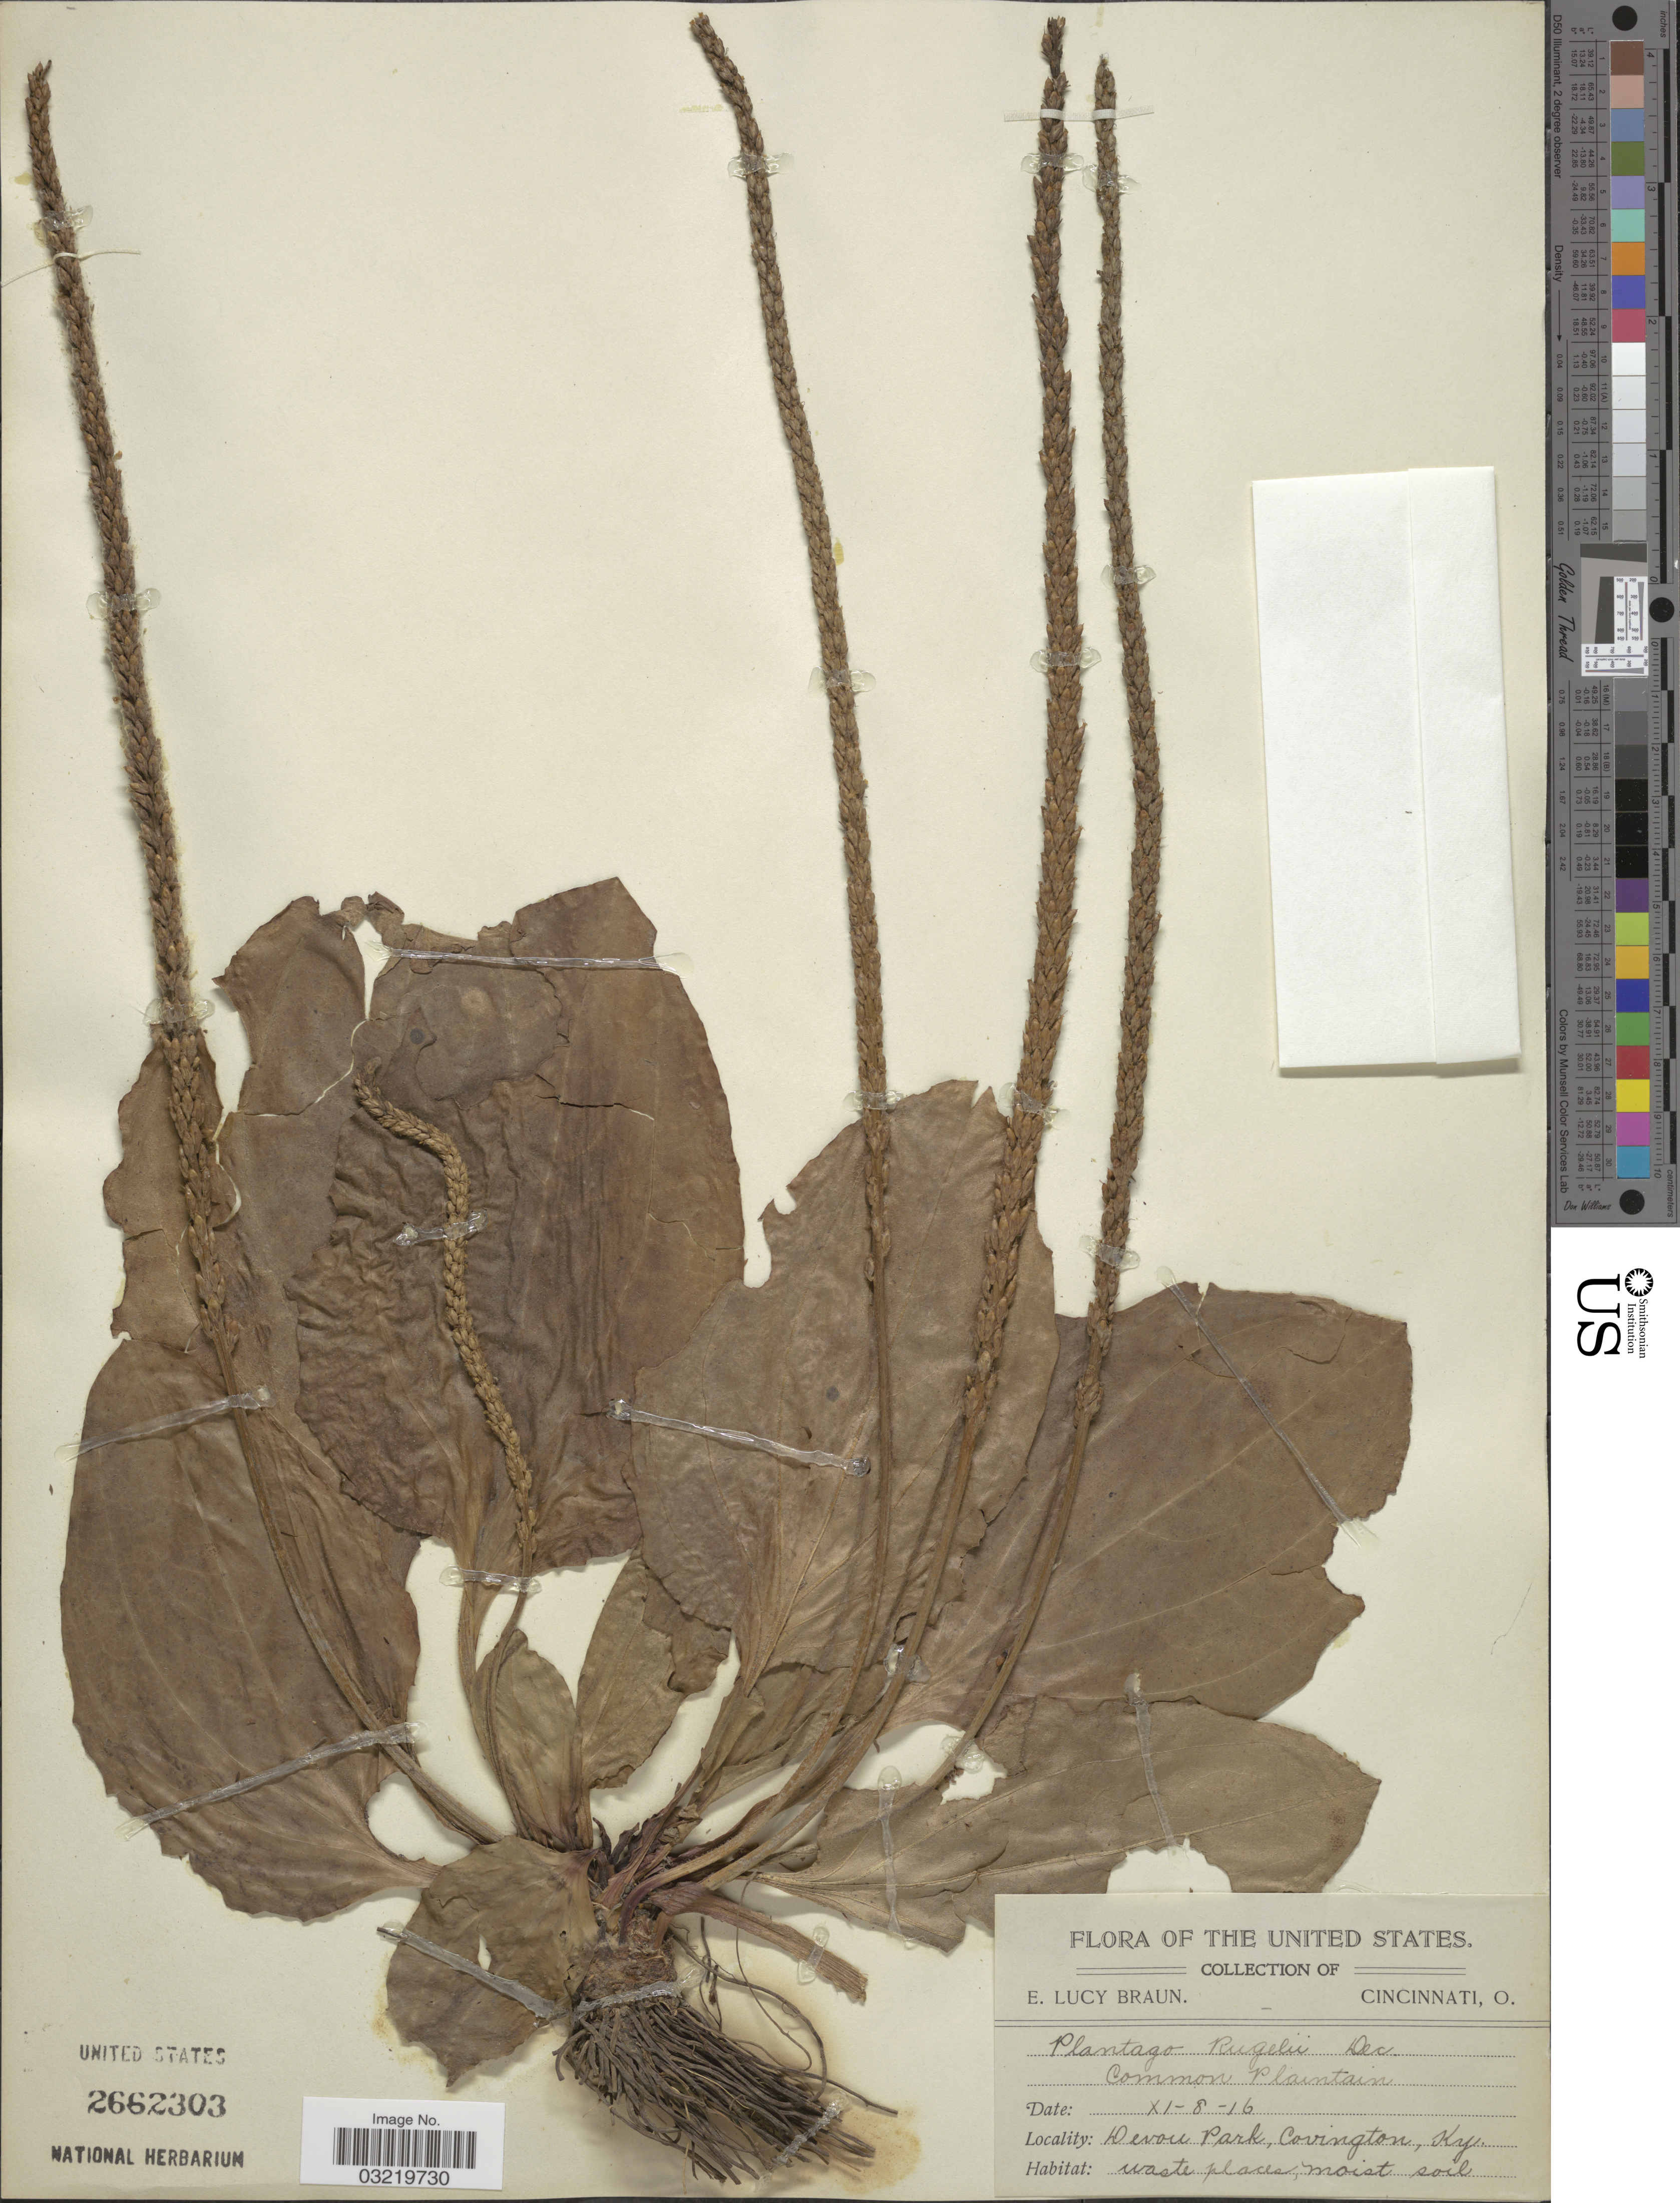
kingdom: Plantae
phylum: Tracheophyta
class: Magnoliopsida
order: Lamiales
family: Plantaginaceae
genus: Plantago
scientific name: Plantago rugelii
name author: Decne.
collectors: E. L. Braun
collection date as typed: Transcribed d/m/y: 8/11/16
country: United States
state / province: Kentucky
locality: Devou Park, Covington.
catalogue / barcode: US 2662303